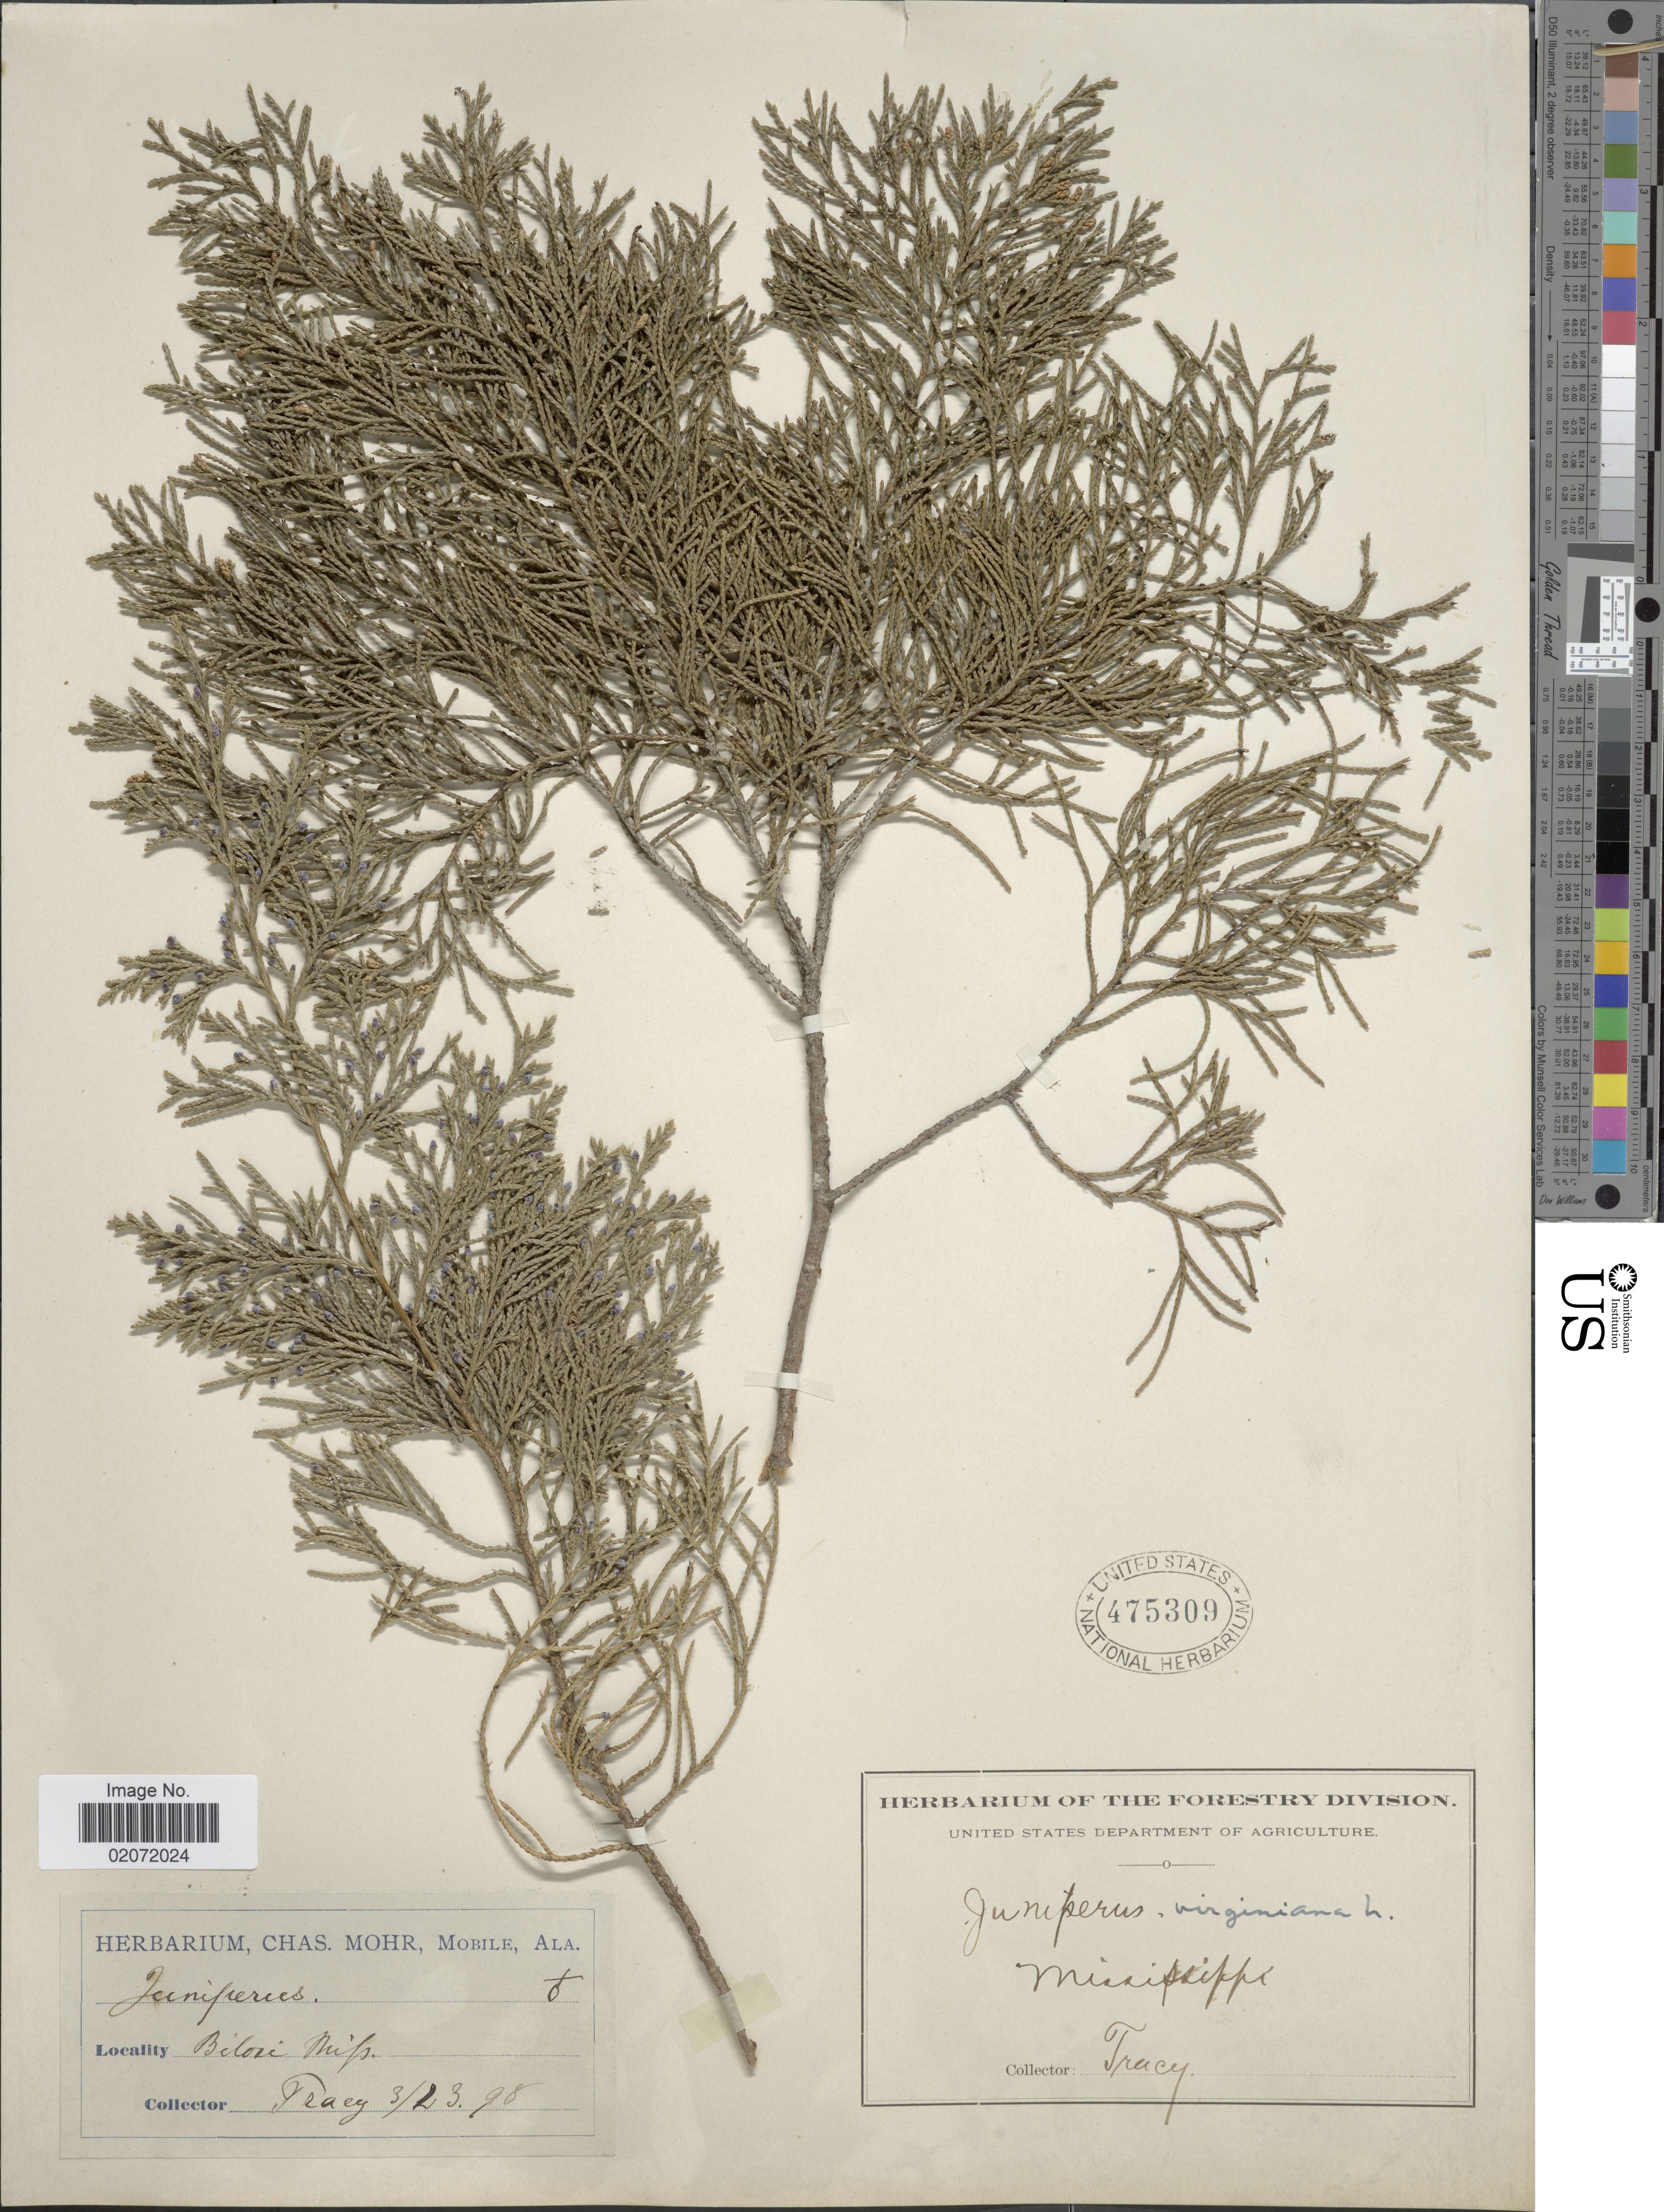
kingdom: Plantae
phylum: Tracheophyta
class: Pinopsida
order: Pinales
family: Cupressaceae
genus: Juniperus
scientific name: Juniperus virginiana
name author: L.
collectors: -. Tracy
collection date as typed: Transcribed d/m/y: 23/3/98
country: United States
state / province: Mississippi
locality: Biloxi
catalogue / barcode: US 475309